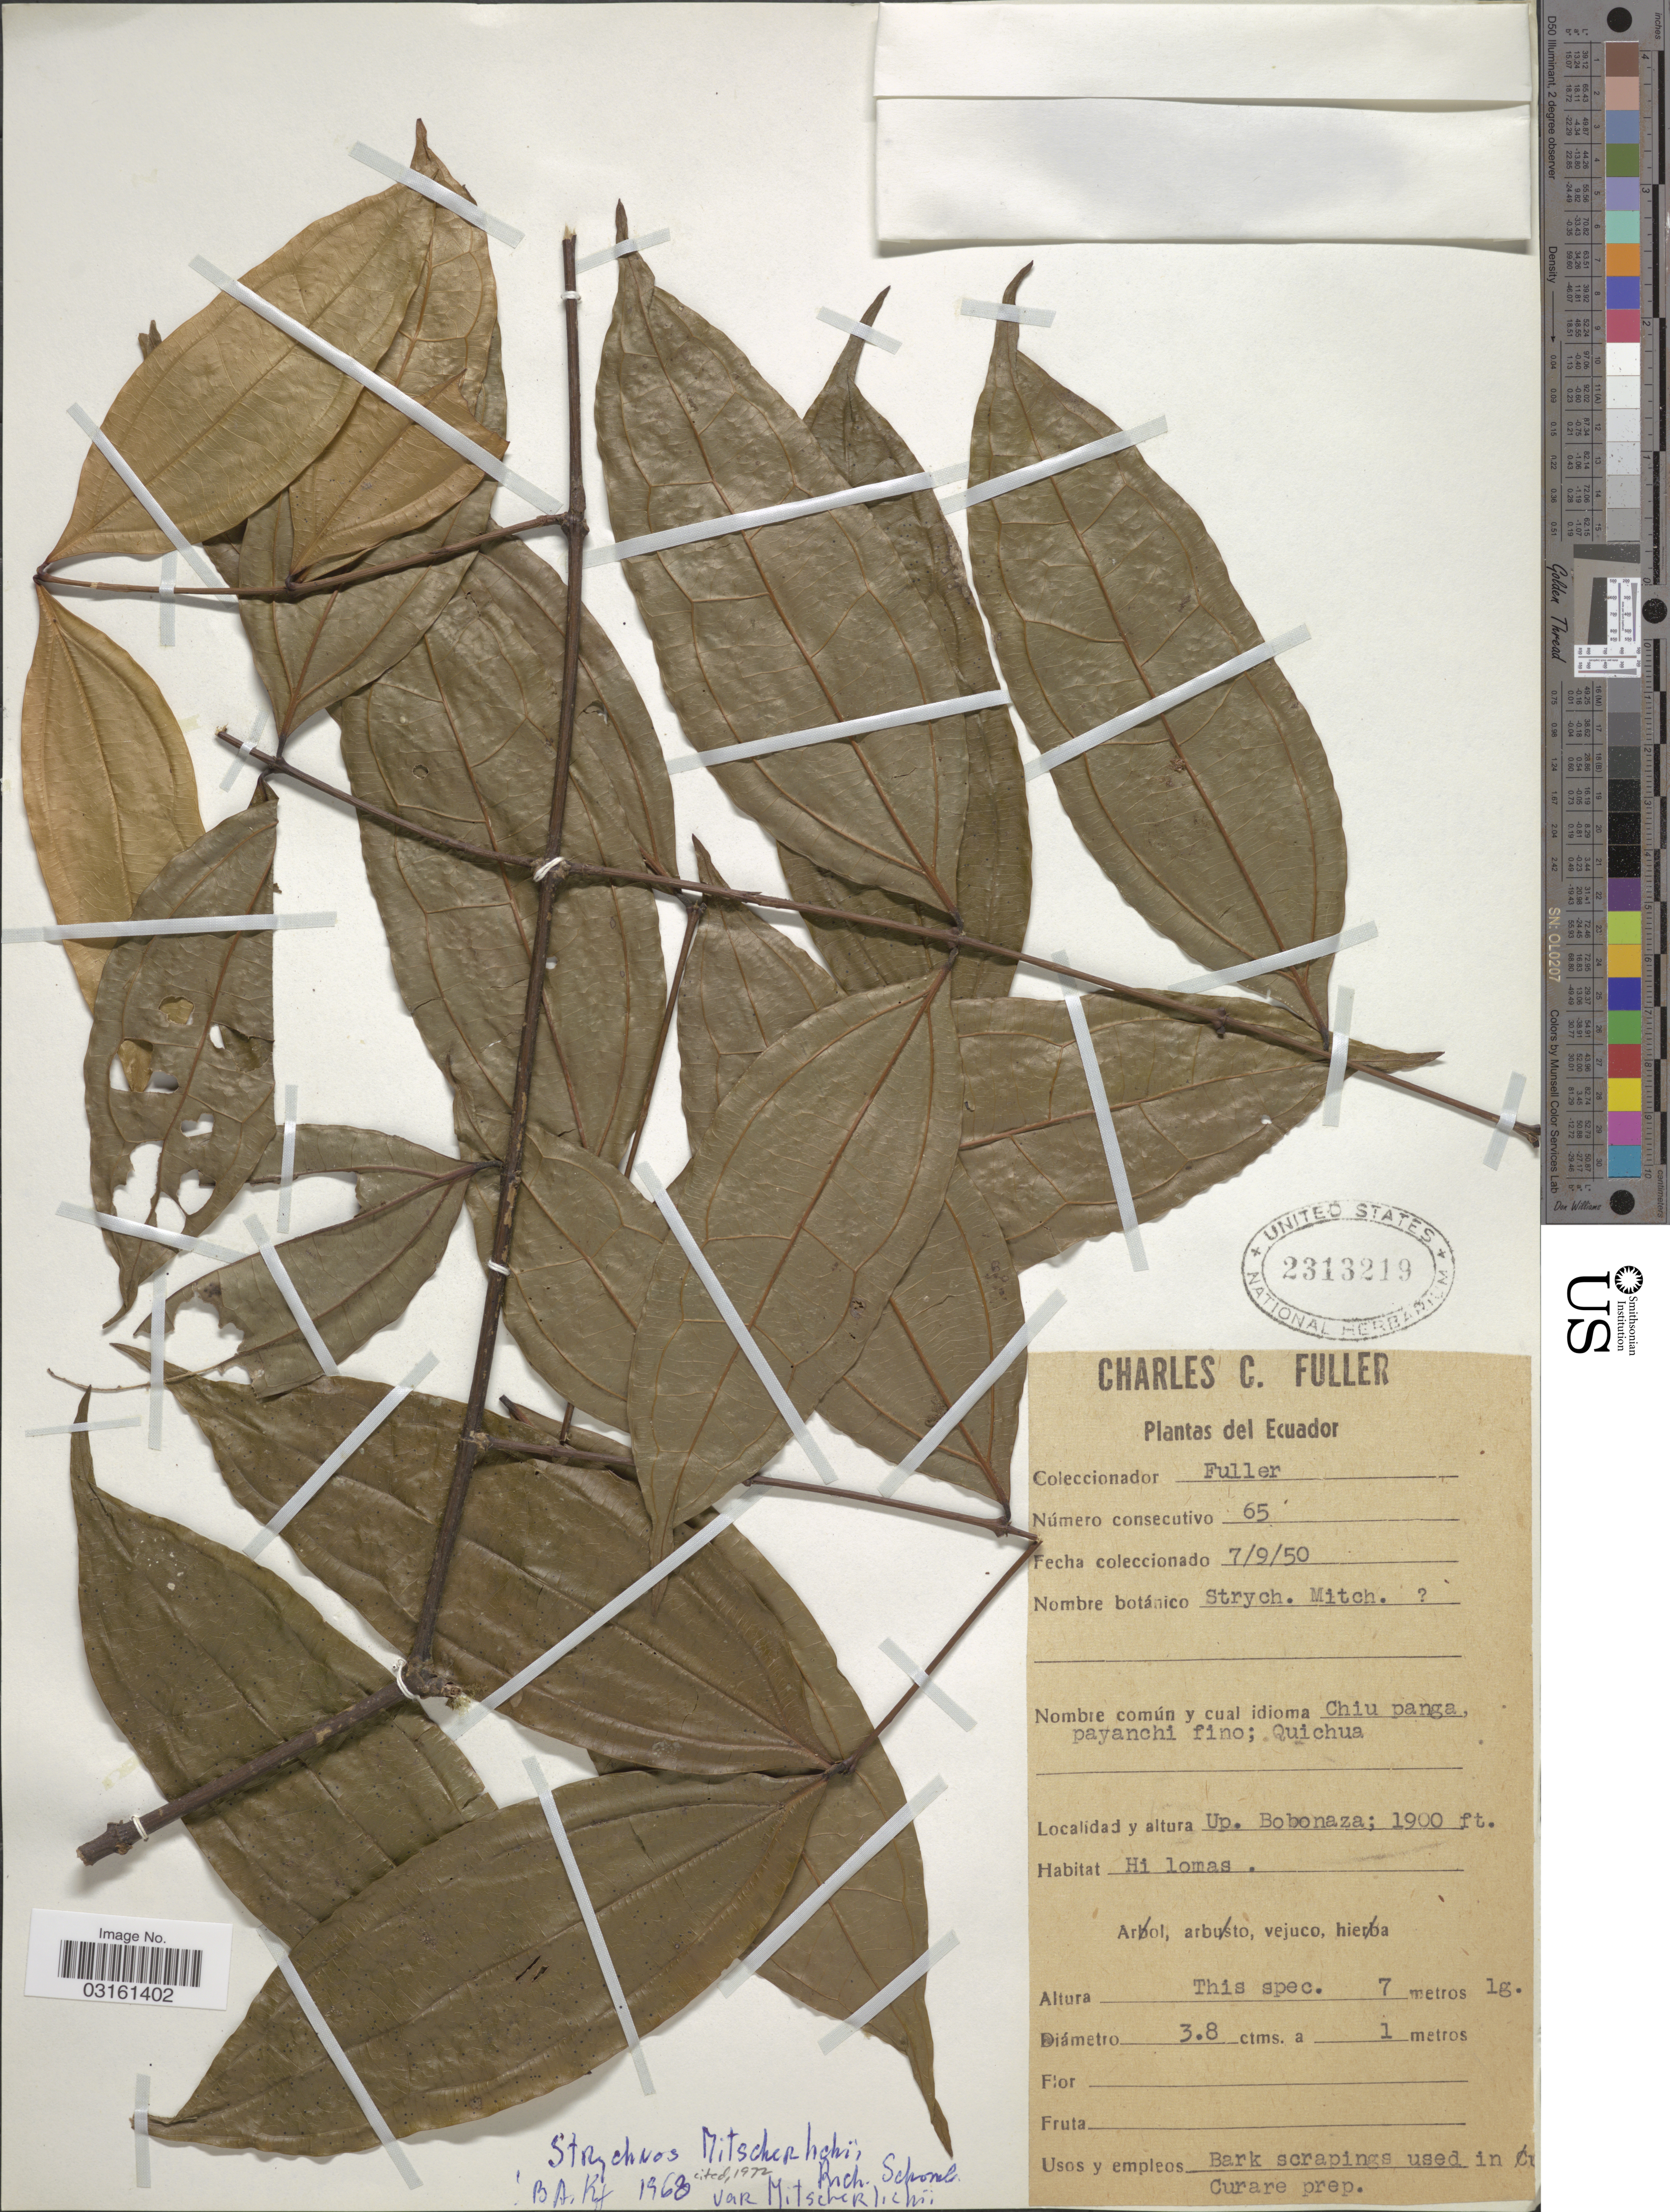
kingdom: Plantae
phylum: Tracheophyta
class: Magnoliopsida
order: Gentianales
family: Loganiaceae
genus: Strychnos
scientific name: Strychnos mitscherlichii var. mitscherlichii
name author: M.R. Schomb.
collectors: C. Fuller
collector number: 65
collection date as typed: Transcribed d/m/y: 7/9/50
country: Ecuador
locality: Up. Bobonaza.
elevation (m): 579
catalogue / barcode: US 2313219